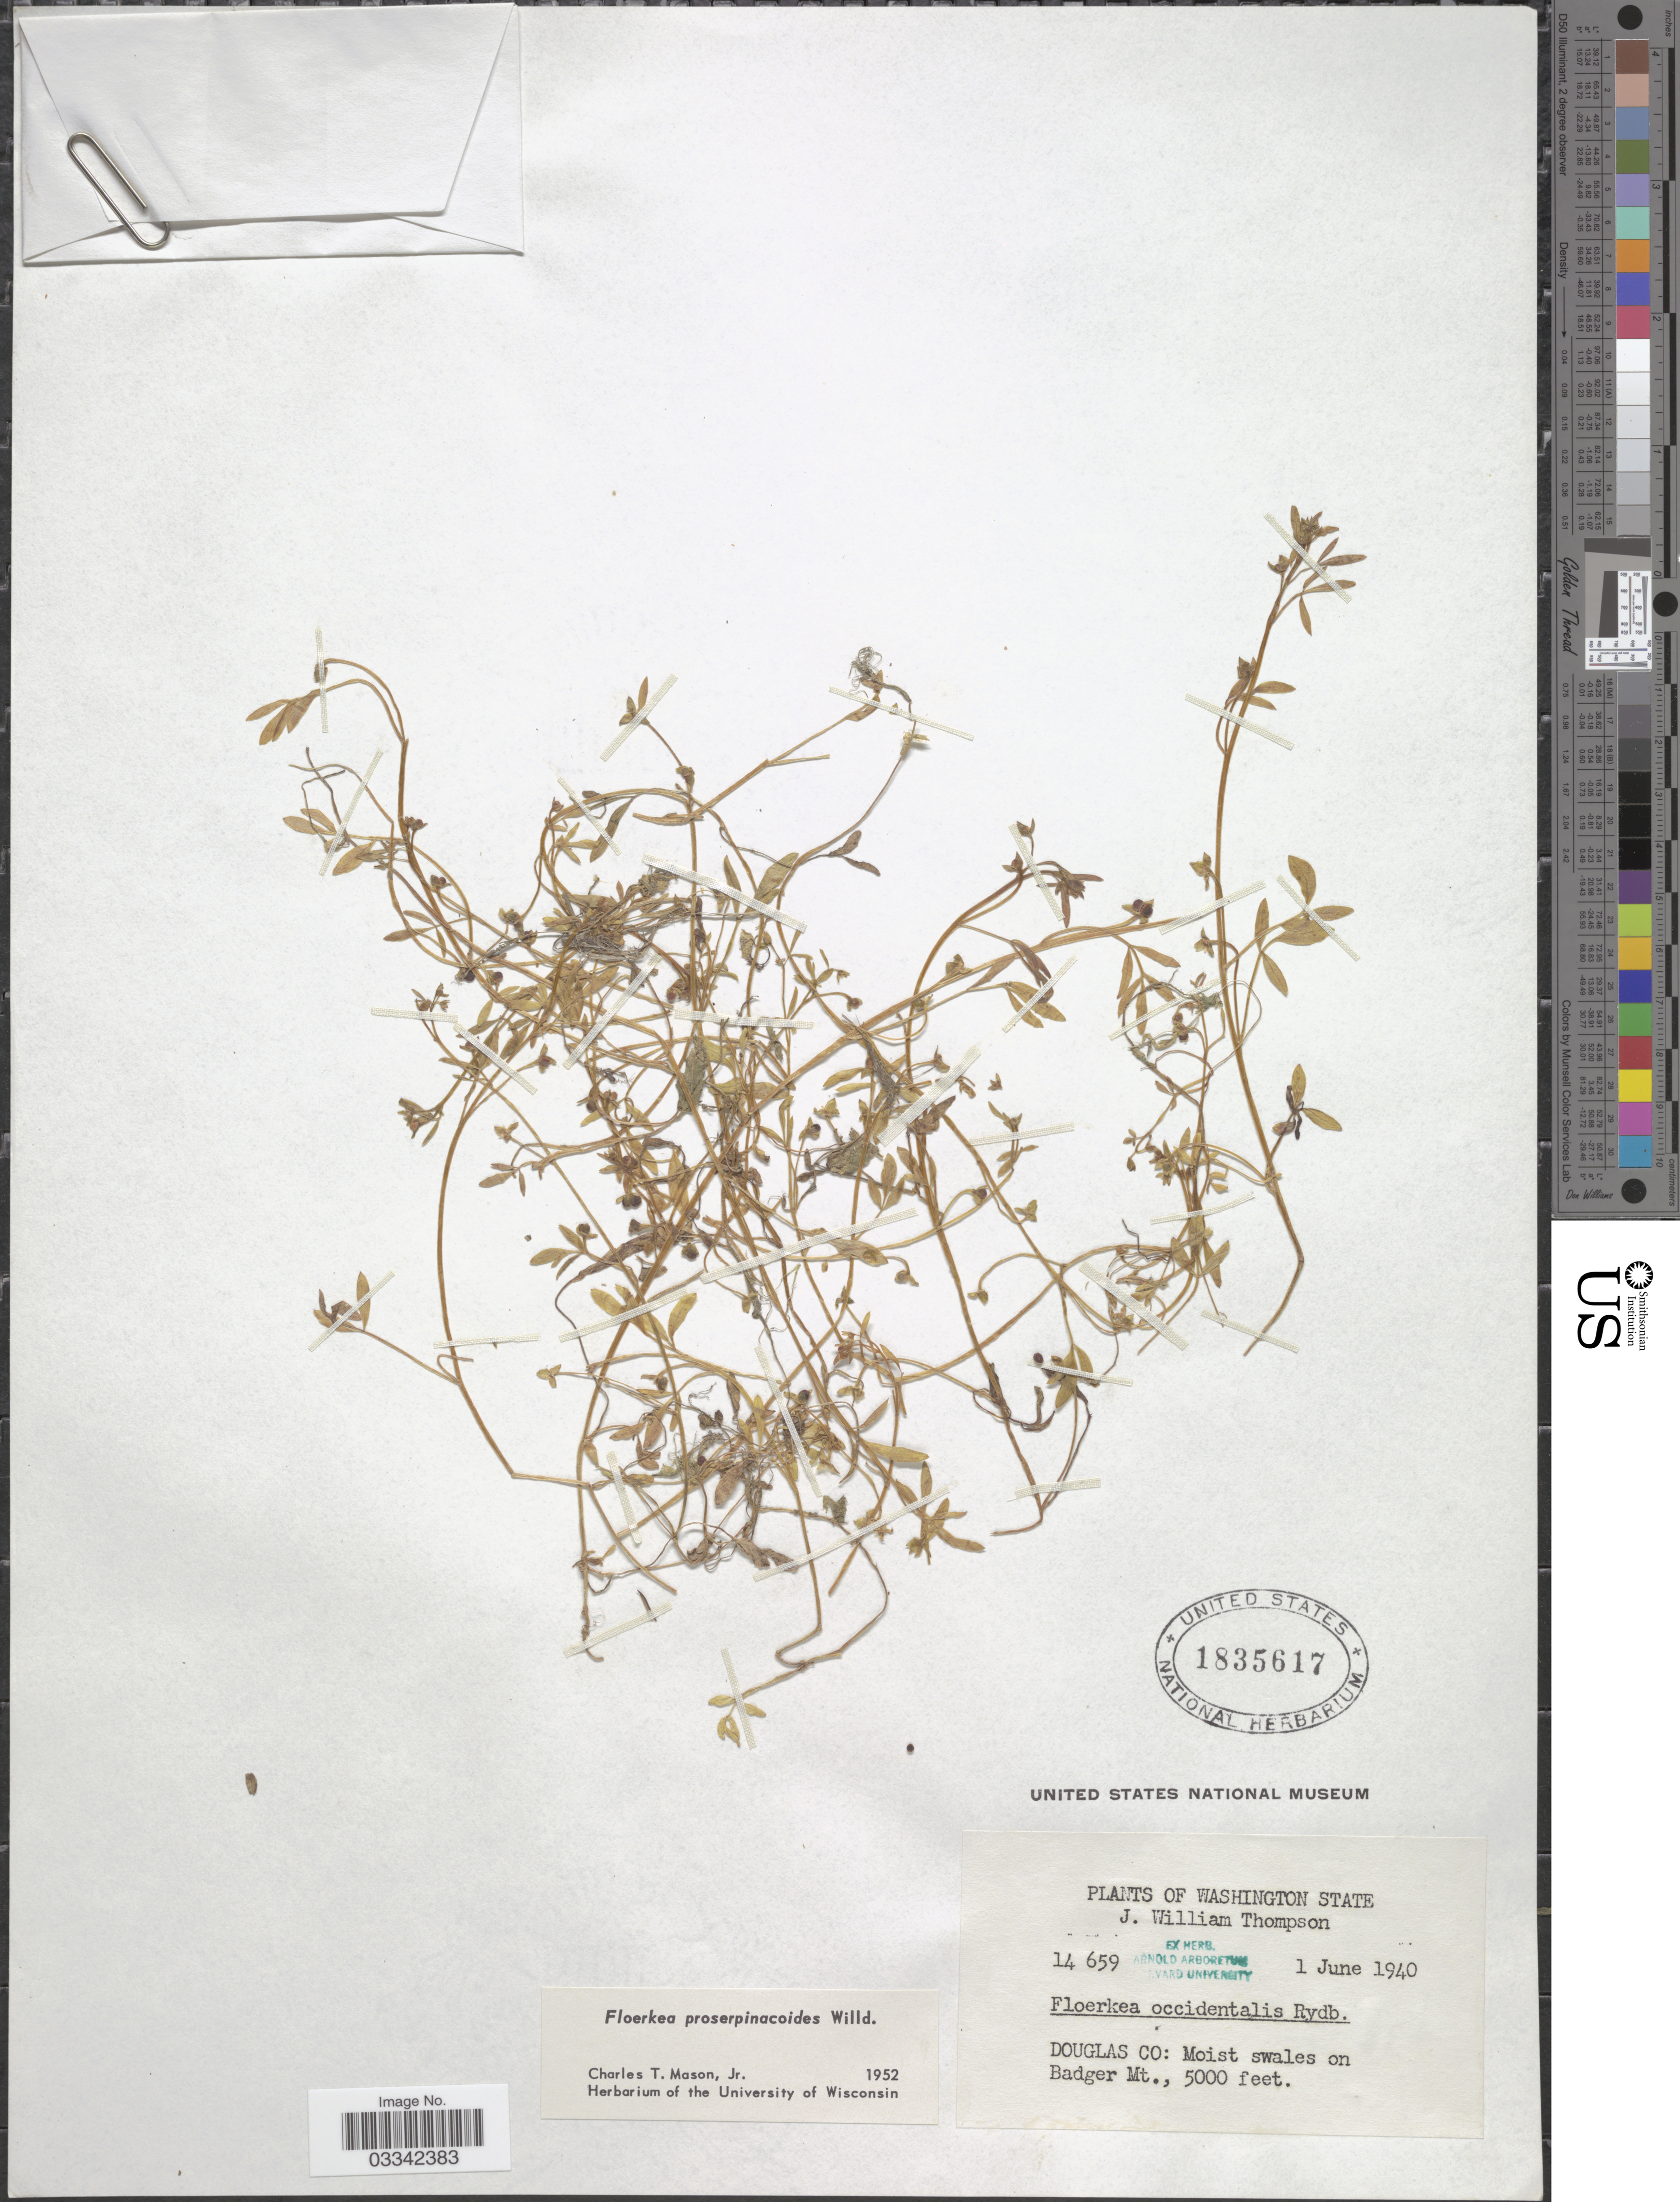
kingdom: Plantae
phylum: Tracheophyta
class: Magnoliopsida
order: Brassicales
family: Limnanthaceae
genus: Floerkea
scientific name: Floerkea proserpinacoides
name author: Willd.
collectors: J. W. Thompson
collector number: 14659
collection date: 1940-06-01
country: United States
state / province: Washington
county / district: Douglas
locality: Douglas Co: Moist swales on Badger Mt.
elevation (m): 1524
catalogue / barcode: US 1835617